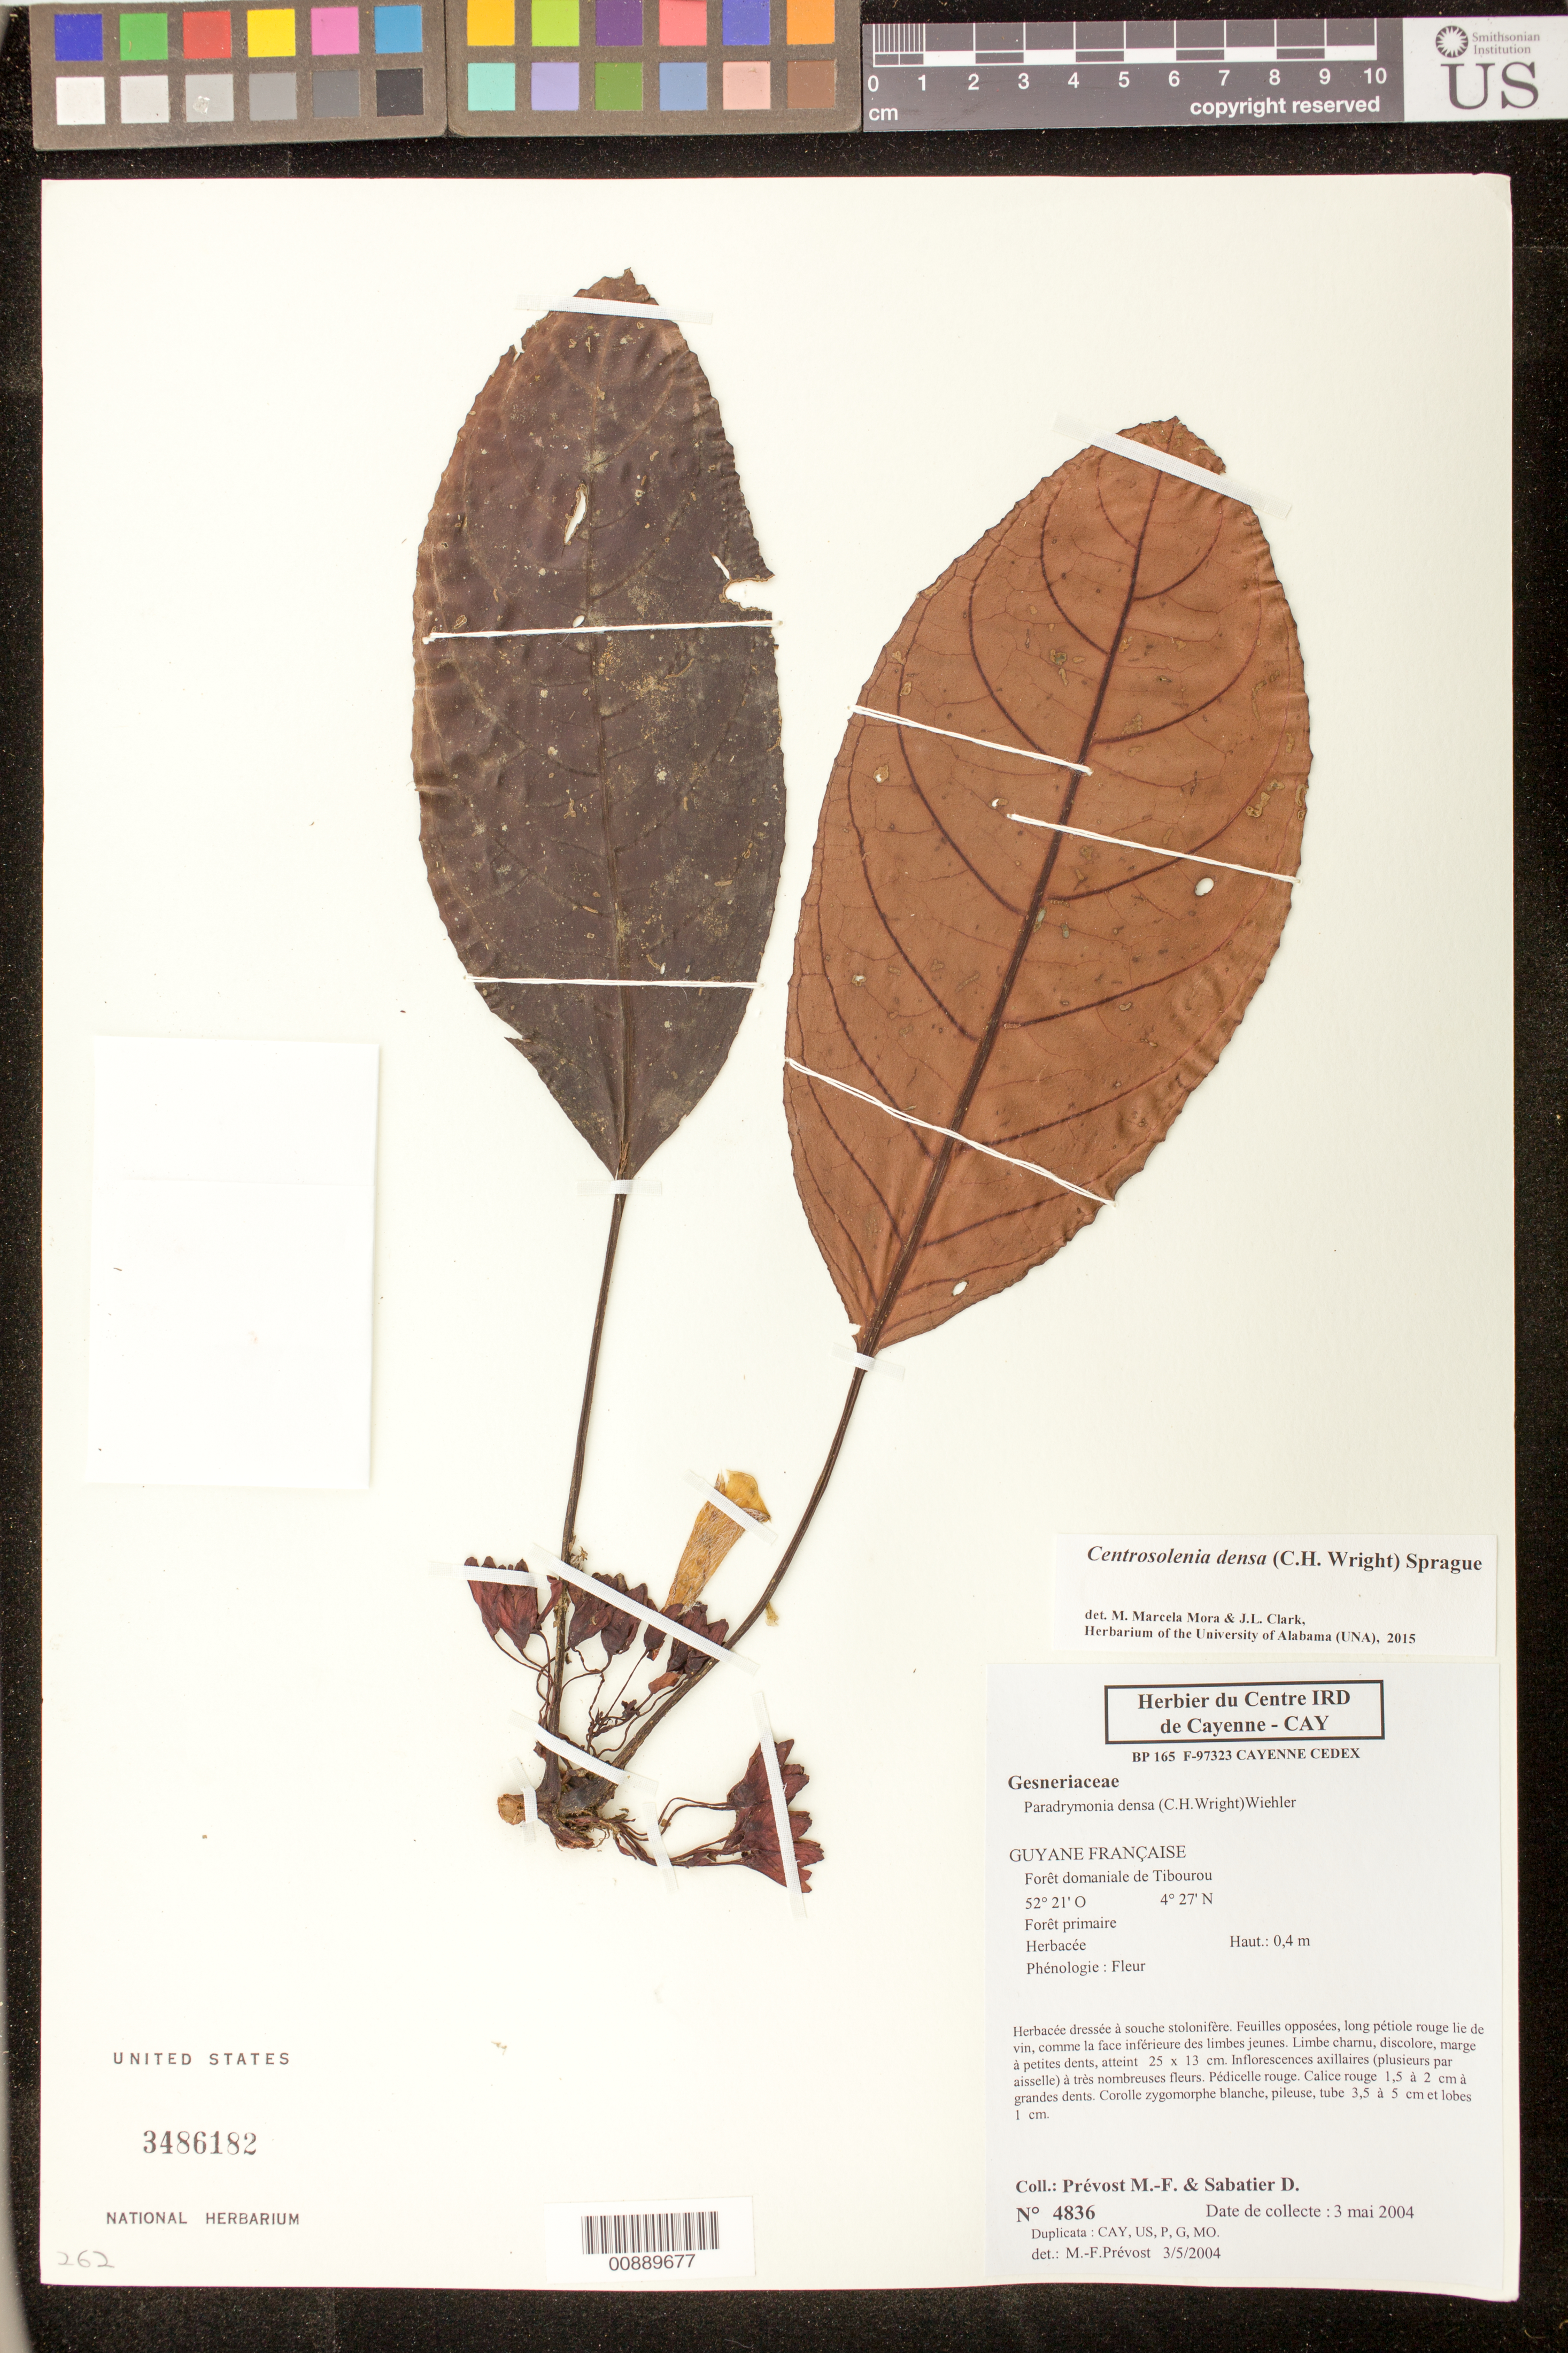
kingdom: Plantae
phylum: Tracheophyta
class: Magnoliopsida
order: Lamiales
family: Gesneriaceae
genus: Centrosolenia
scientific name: Centrosolenia densa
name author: (C.H. Wright) Sprague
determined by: Mora, M. M.; Clark, J. L.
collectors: M.-F. Prévost & D. Sabatier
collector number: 4836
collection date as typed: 3-May-05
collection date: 2005-05-03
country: French Guiana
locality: Tibourou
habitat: Forêt primaire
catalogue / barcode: US 3486182